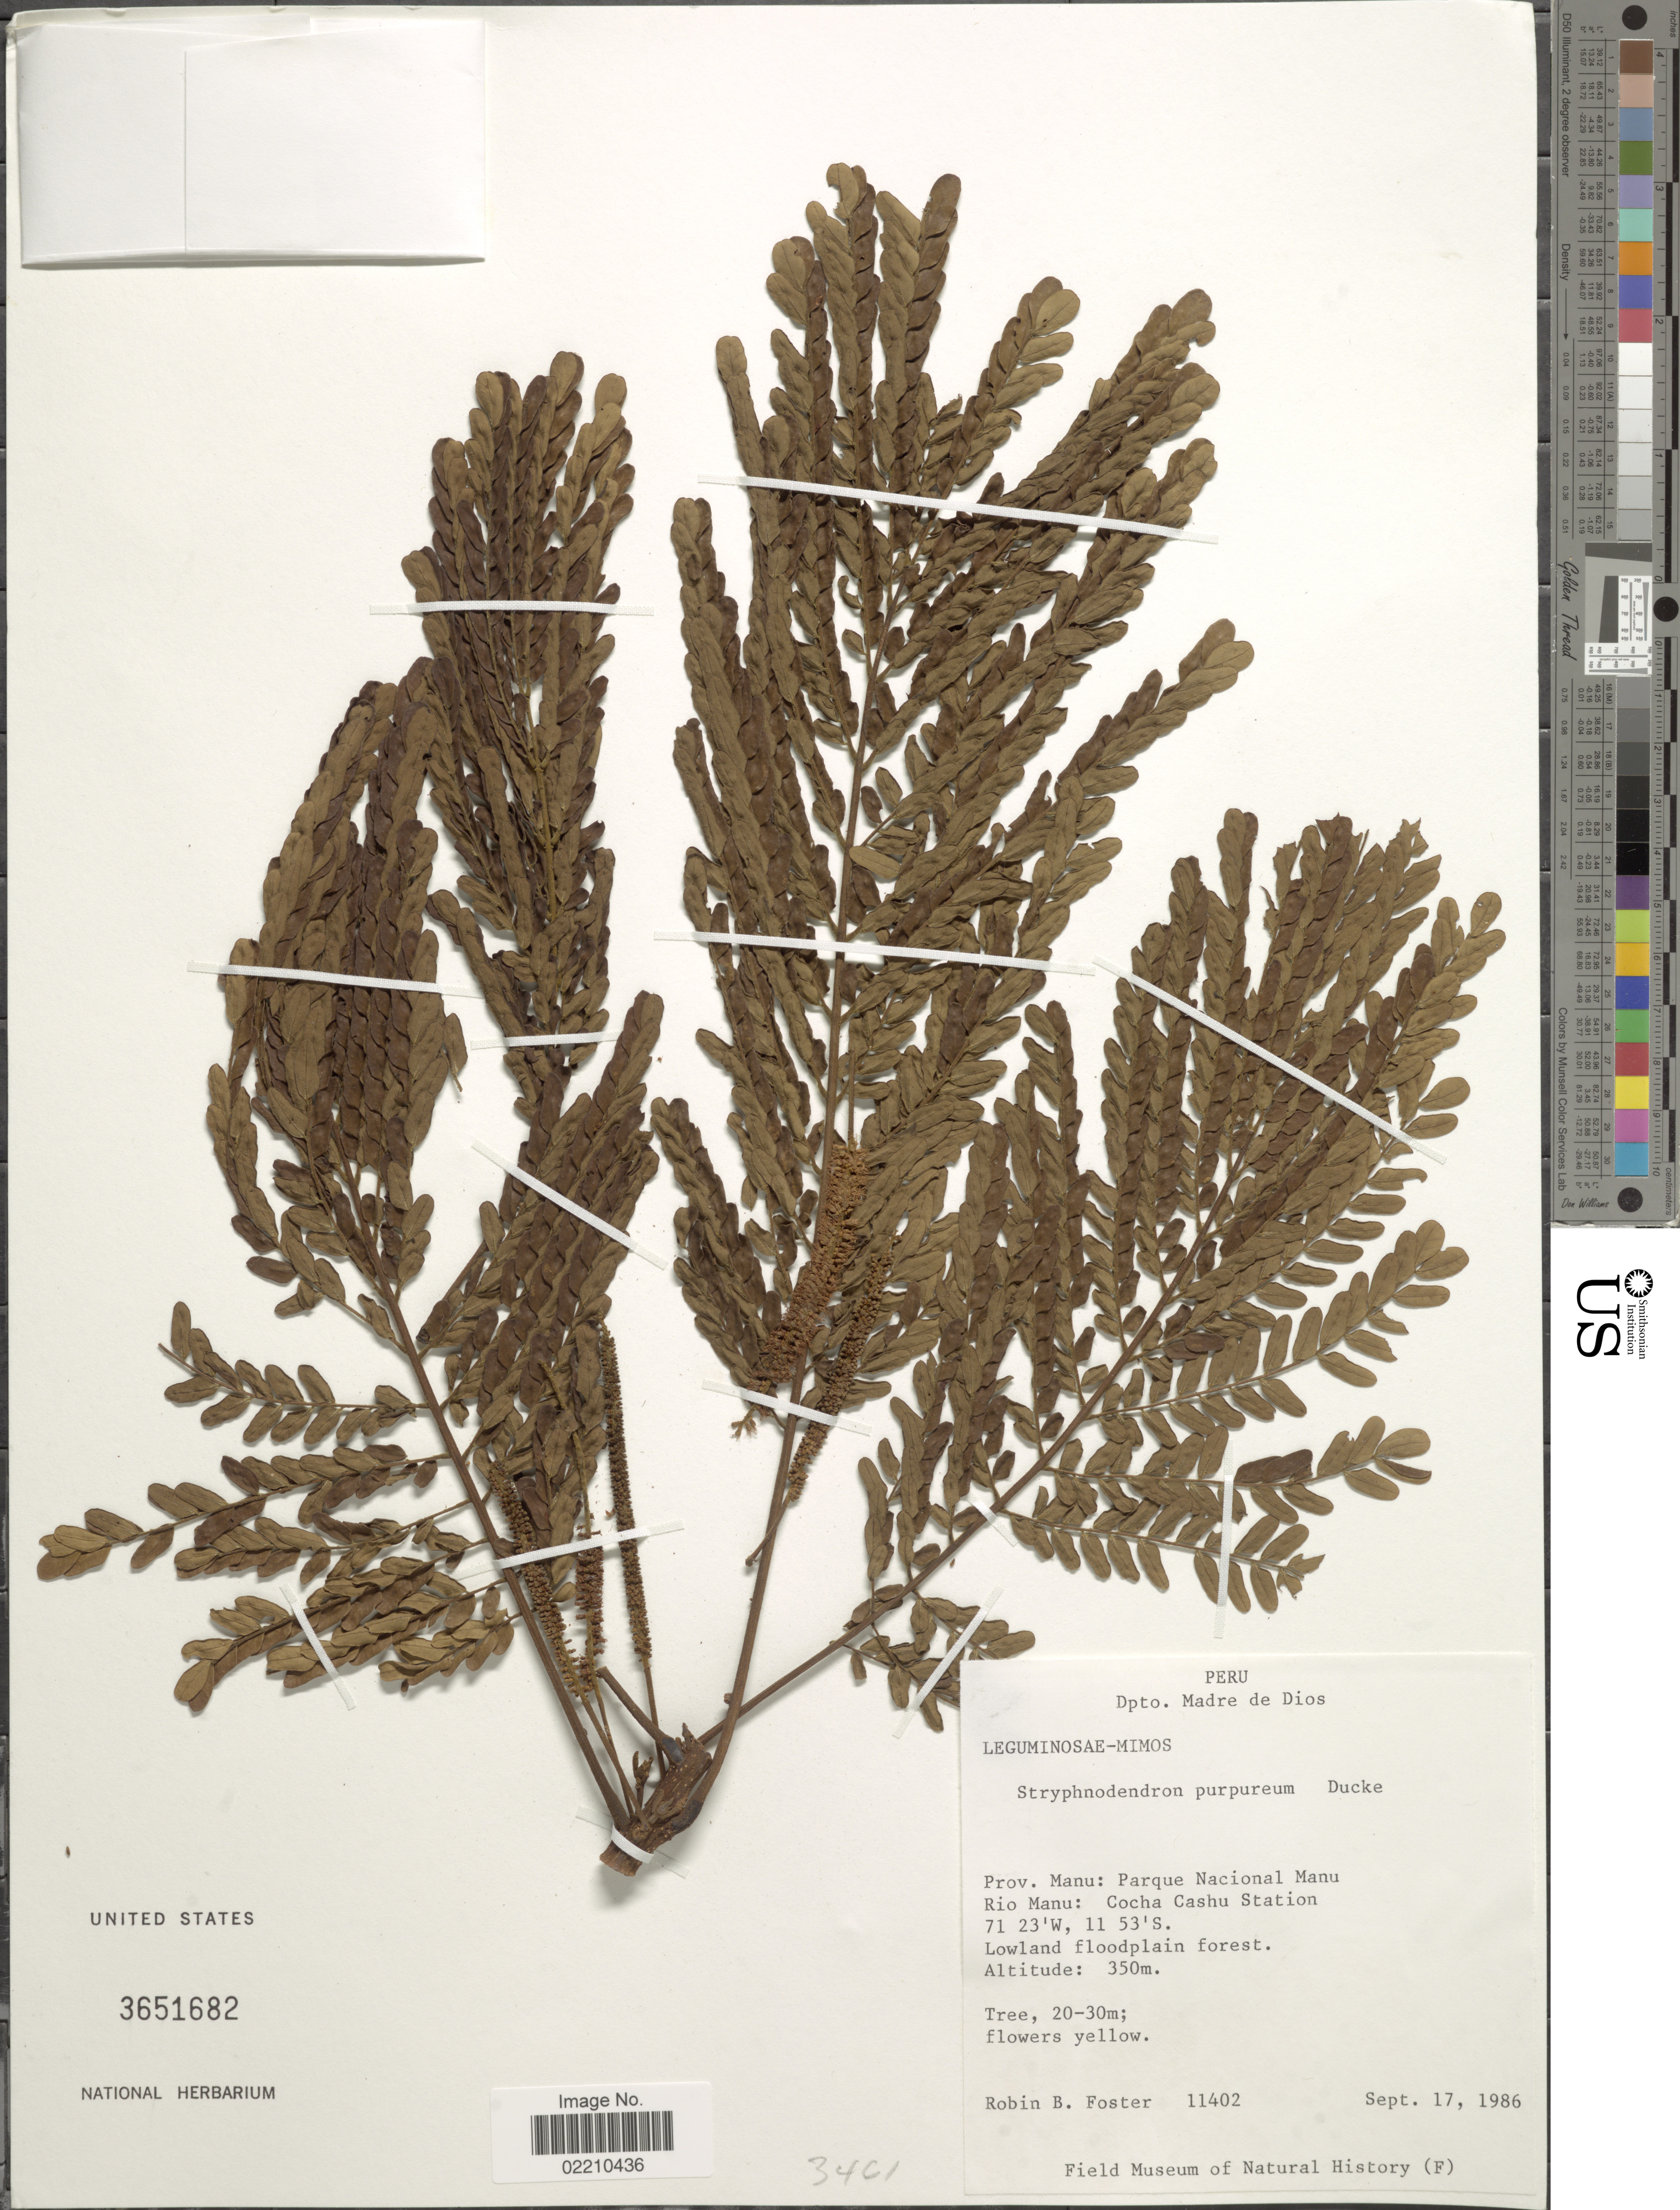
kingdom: Plantae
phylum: Tracheophyta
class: Magnoliopsida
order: Fabales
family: Fabaceae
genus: Stryphnodendron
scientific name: Stryphnodendron purpureum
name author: Ducke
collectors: R. B. Foster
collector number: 11402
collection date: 1986-09-17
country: Peru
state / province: Madre de Dios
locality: Prov. Manu: Parque Nacional Manu, Rio Manu: Cocha Cashu Station, Lowland floodplain forest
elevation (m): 350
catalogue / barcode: US 3651682